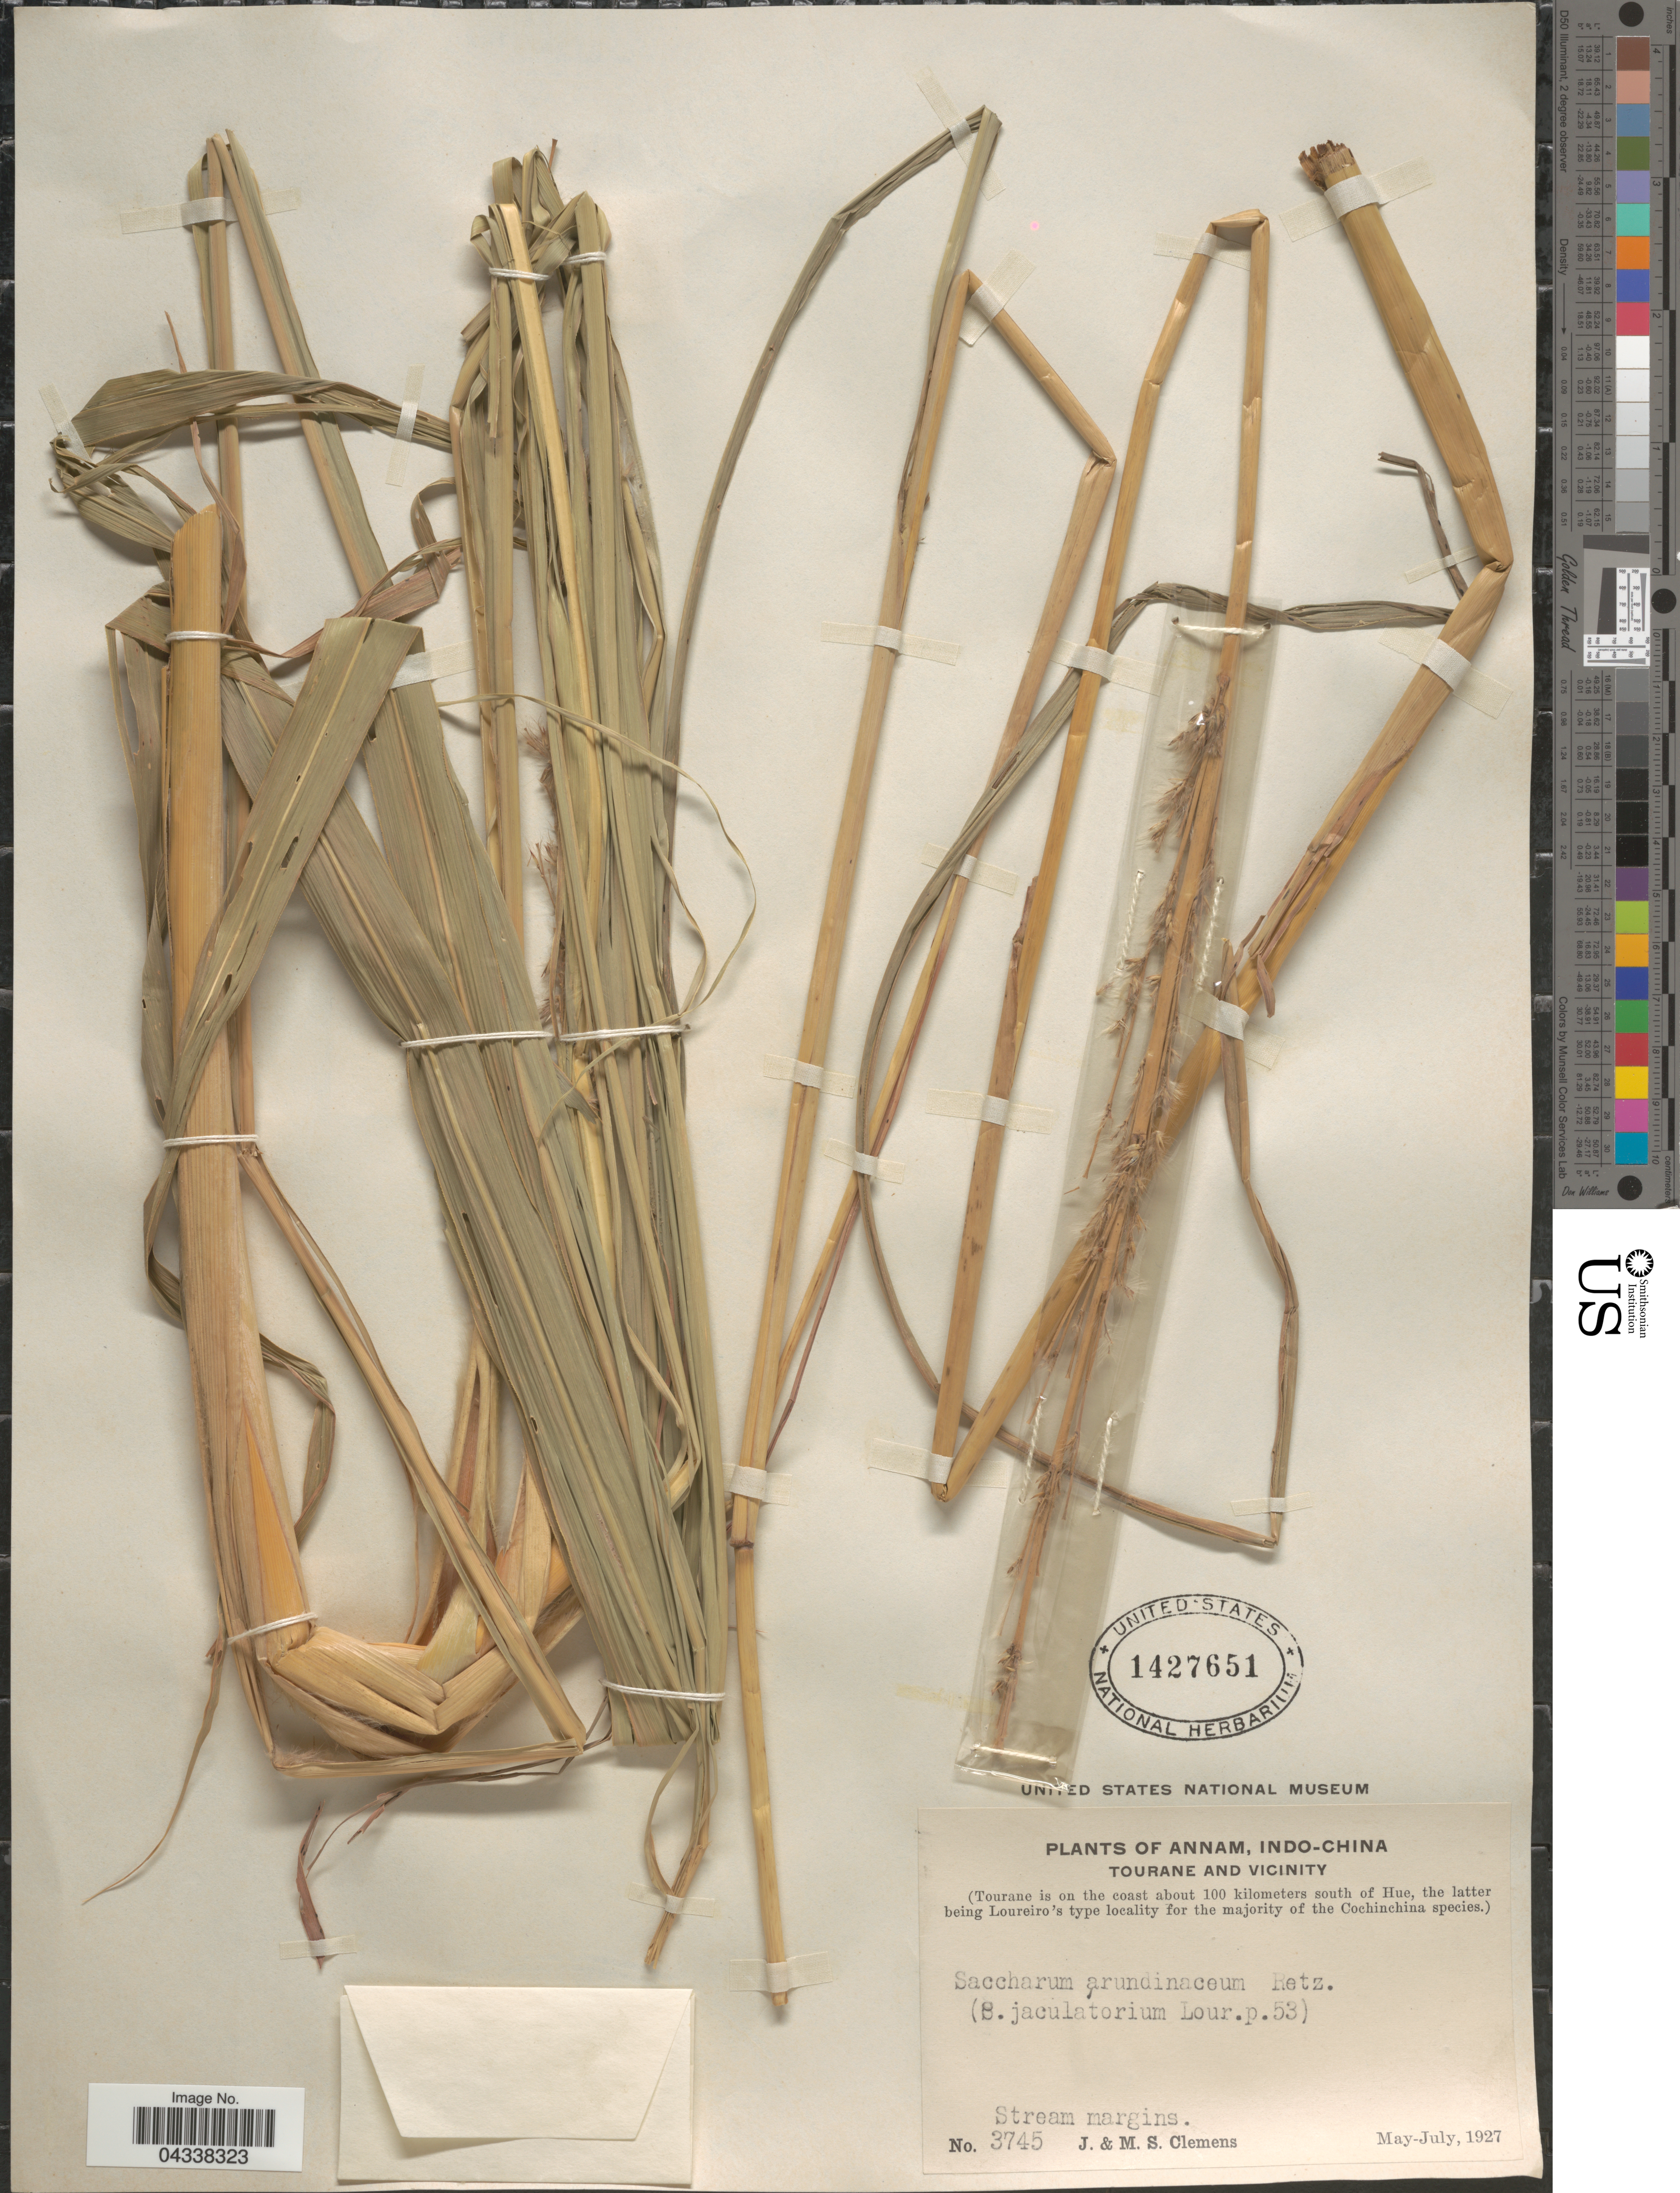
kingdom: Plantae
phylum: Tracheophyta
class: Liliopsida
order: Poales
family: Poaceae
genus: Tripidium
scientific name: Tripidium arundinaceum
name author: (Retz.) Welker et al.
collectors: J. Clemens & M. S. Clemens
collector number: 3745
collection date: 1927-05/1927-07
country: Vietnam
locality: Annam, Indo-China. Tourane and Vicinity. (Tourane is on the coast about 100 kilometers south of Hue).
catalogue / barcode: US 1427651